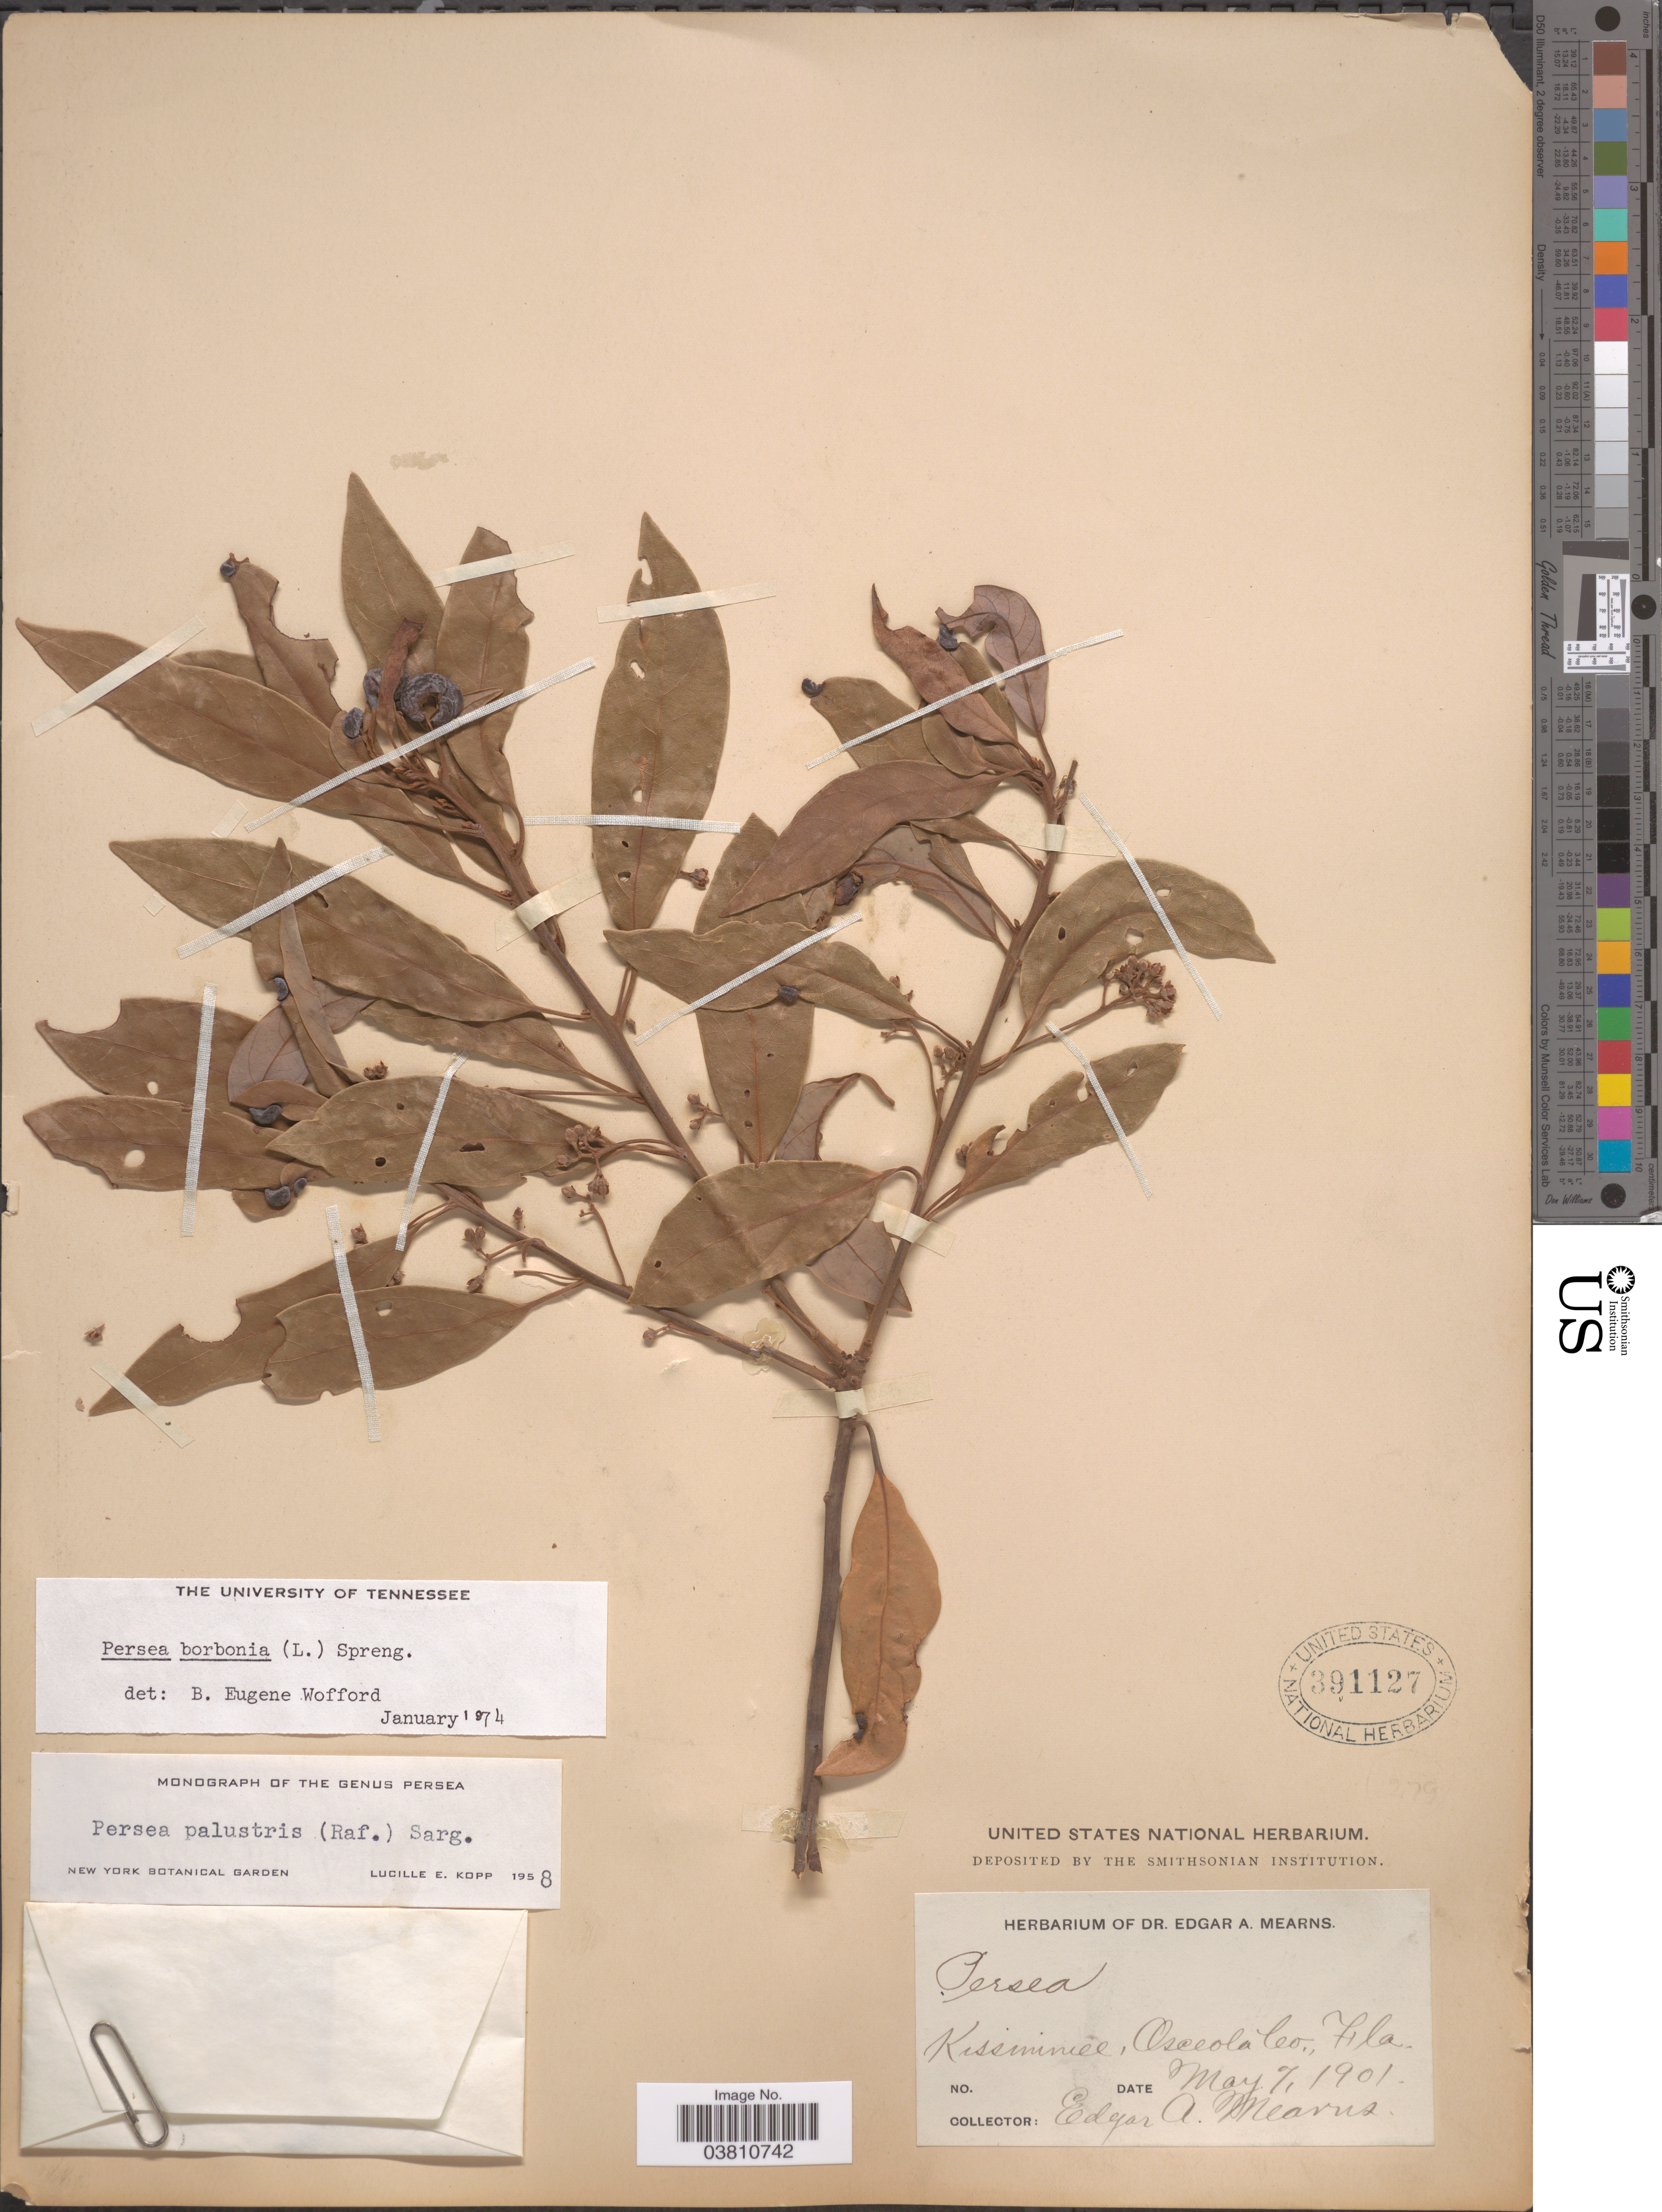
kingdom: Plantae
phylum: Tracheophyta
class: Magnoliopsida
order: Laurales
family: Lauraceae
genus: Persea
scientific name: Persea borbonia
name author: (L.) Spreng.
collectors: E. A. Mearns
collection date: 1901-05-07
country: United States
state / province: Florida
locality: Kissimmee, Osceola Co.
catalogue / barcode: US 391127